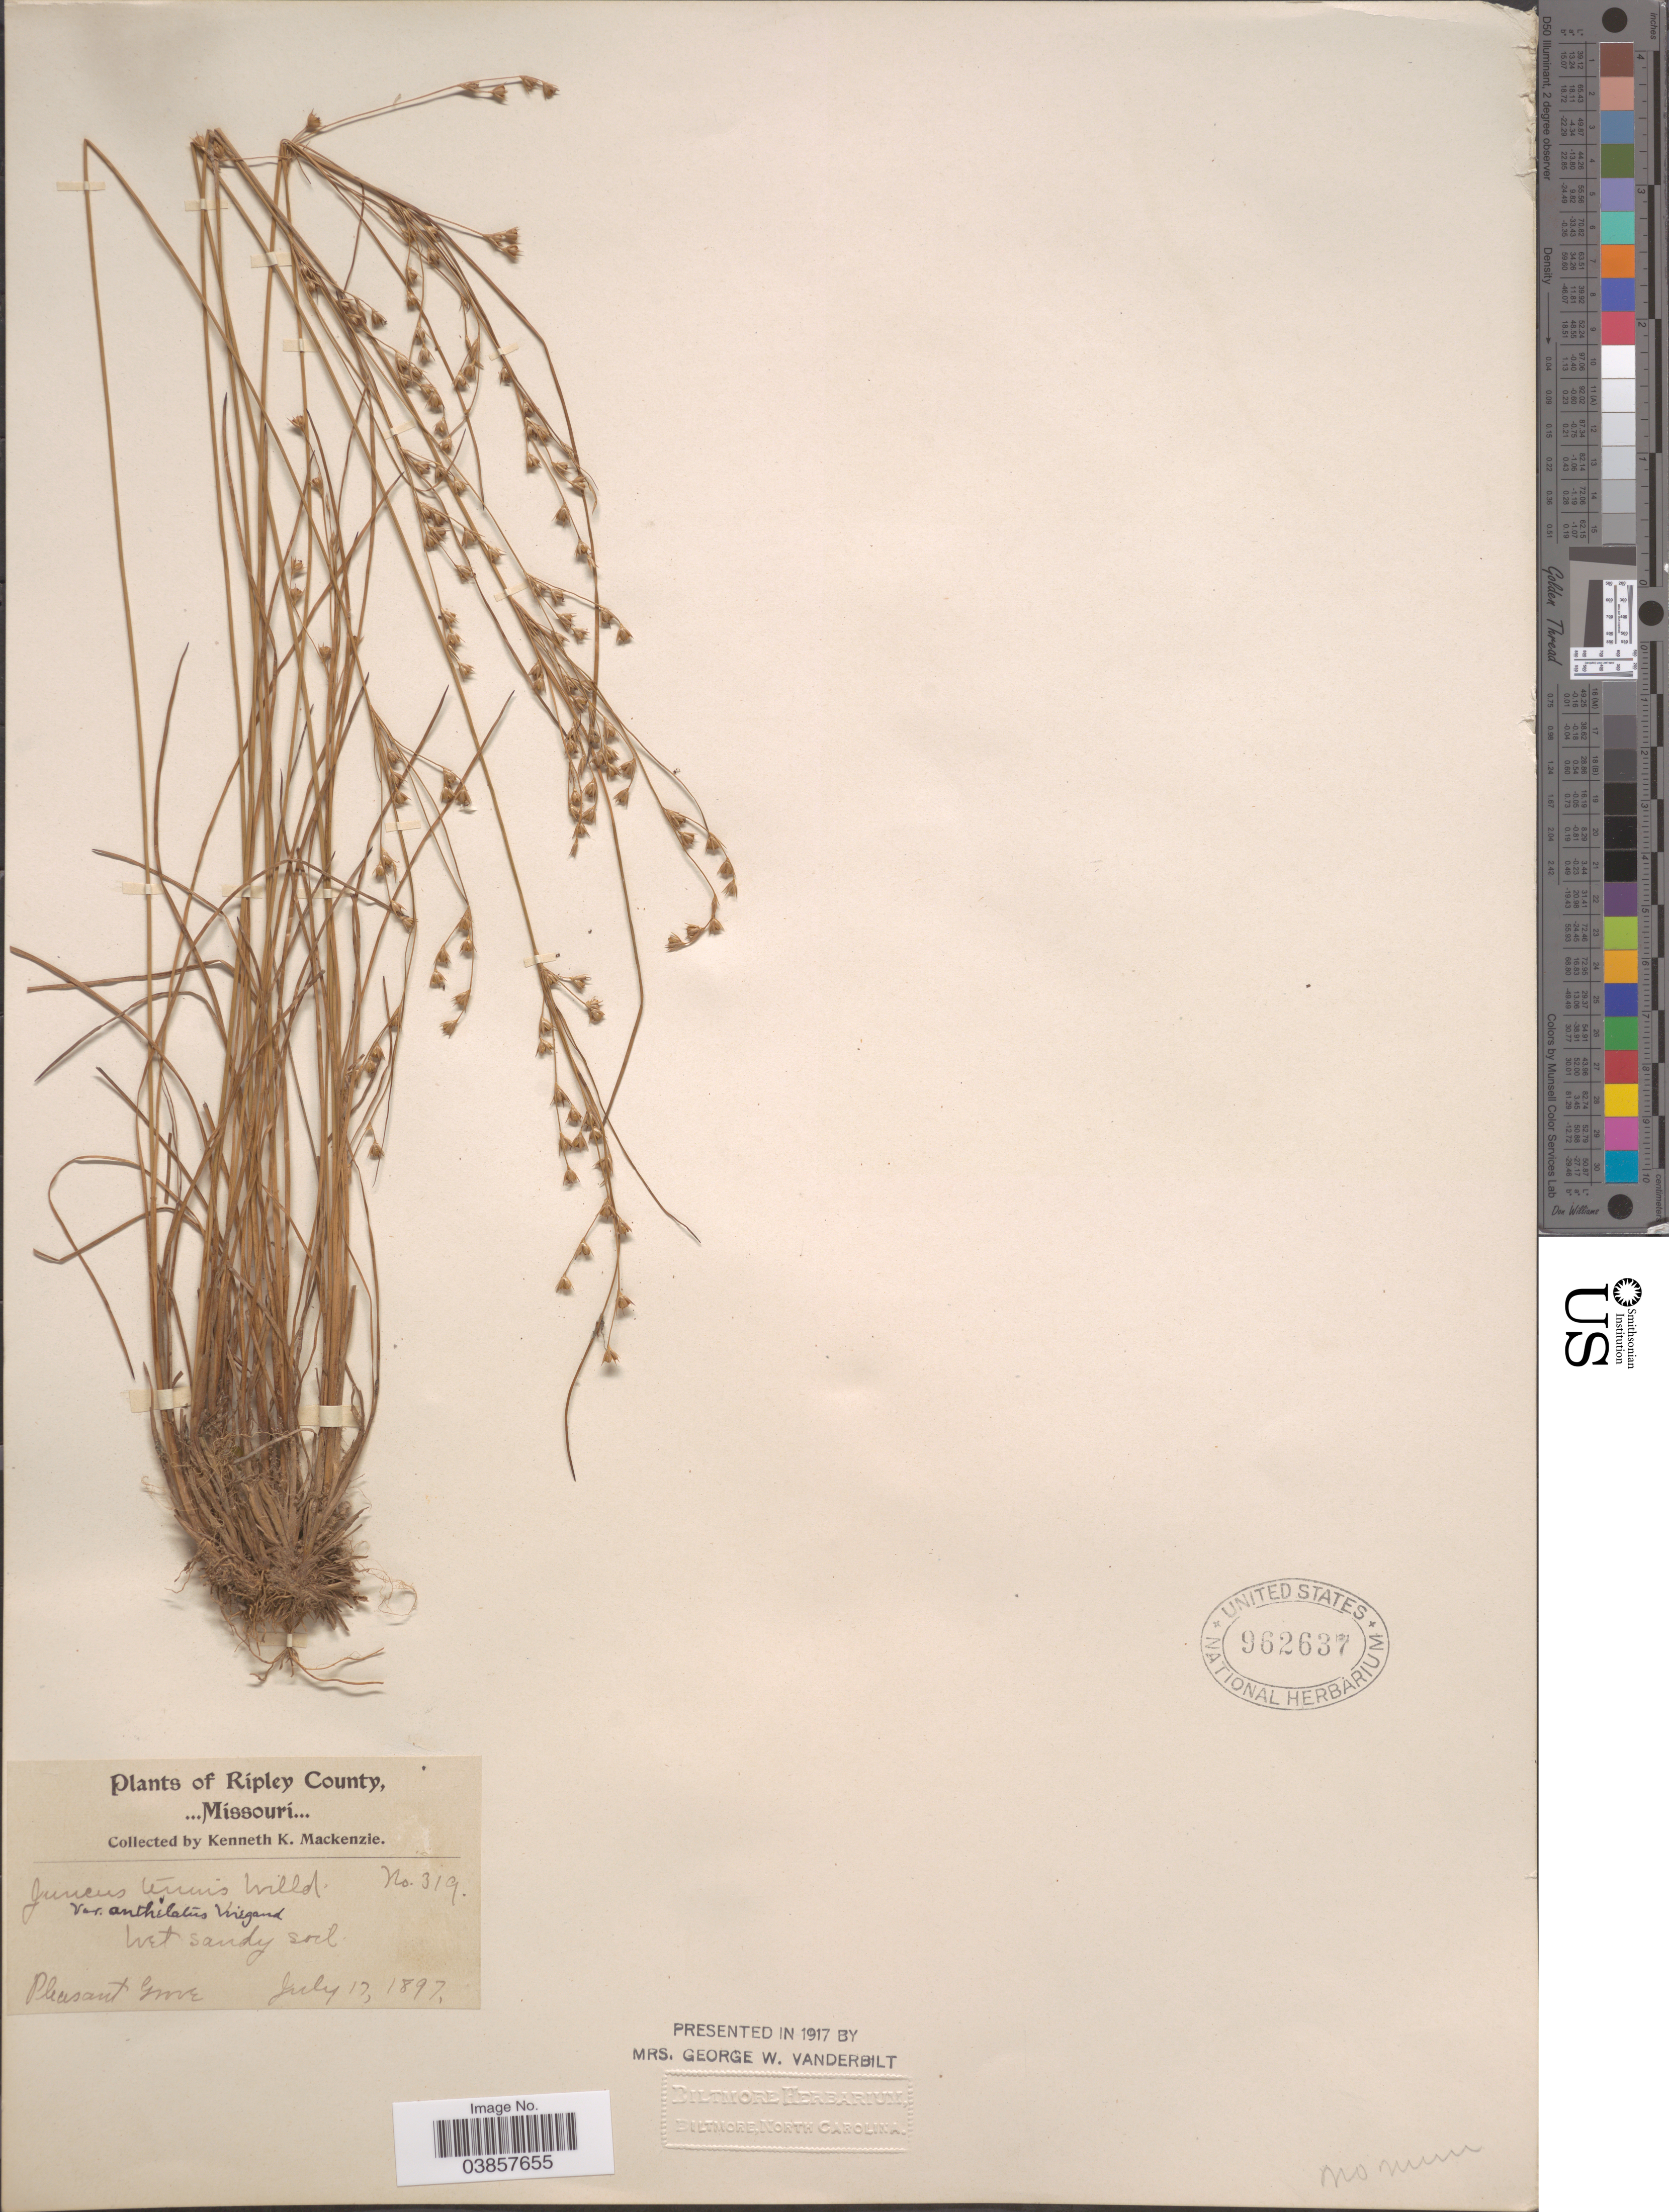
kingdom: Plantae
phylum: Tracheophyta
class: Liliopsida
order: Poales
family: Juncaceae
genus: Juncus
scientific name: Juncus tenuis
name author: Willd.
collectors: K. K. Mackenzie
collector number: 319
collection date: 1897-07-17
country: United States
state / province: Missouri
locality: Ripley County. Pleasant Grove.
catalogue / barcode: US 962637